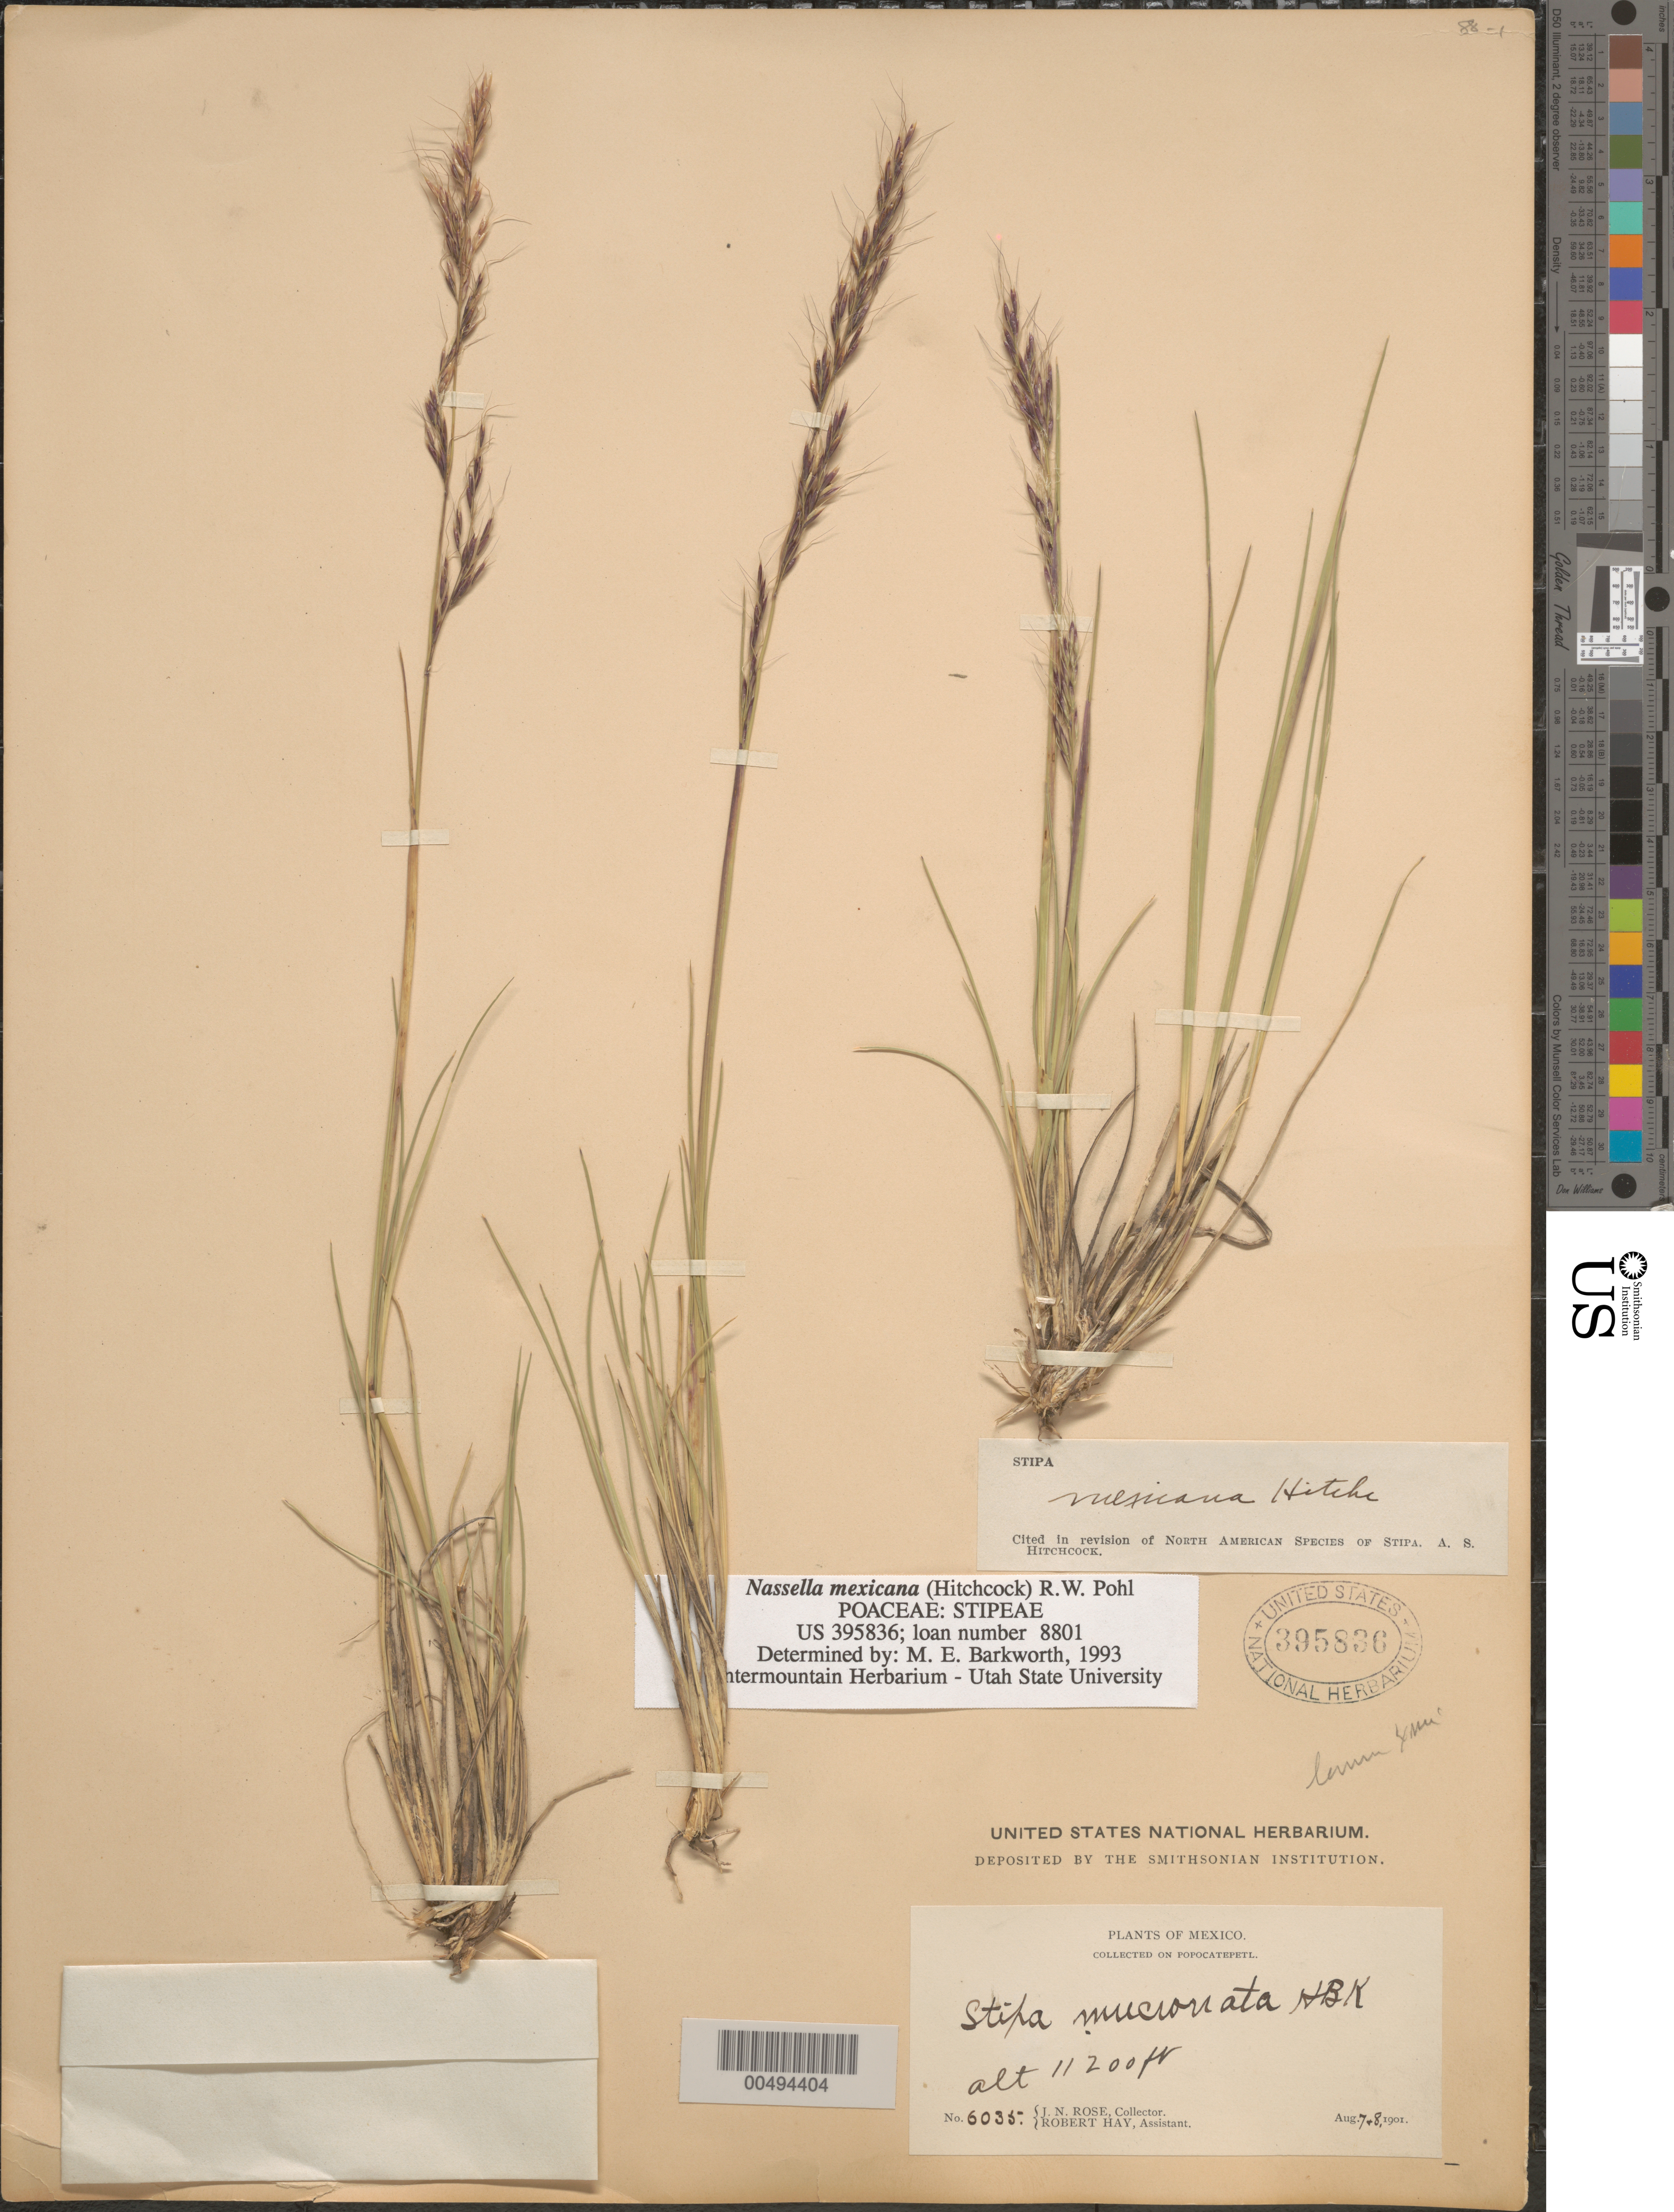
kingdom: Plantae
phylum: Tracheophyta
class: Liliopsida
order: Poales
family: Poaceae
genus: Nassella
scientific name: Nassella mexicana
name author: (Hitchc.) R.W. Pohl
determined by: Barkworth, M. E.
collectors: J. N. Rose & R. H. Hay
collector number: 6035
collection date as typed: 7 Aug 1901 to 8 Aug 1901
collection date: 1901-08-07/1901-08-08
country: Mexico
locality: Popocatepetl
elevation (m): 3414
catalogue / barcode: US 395836